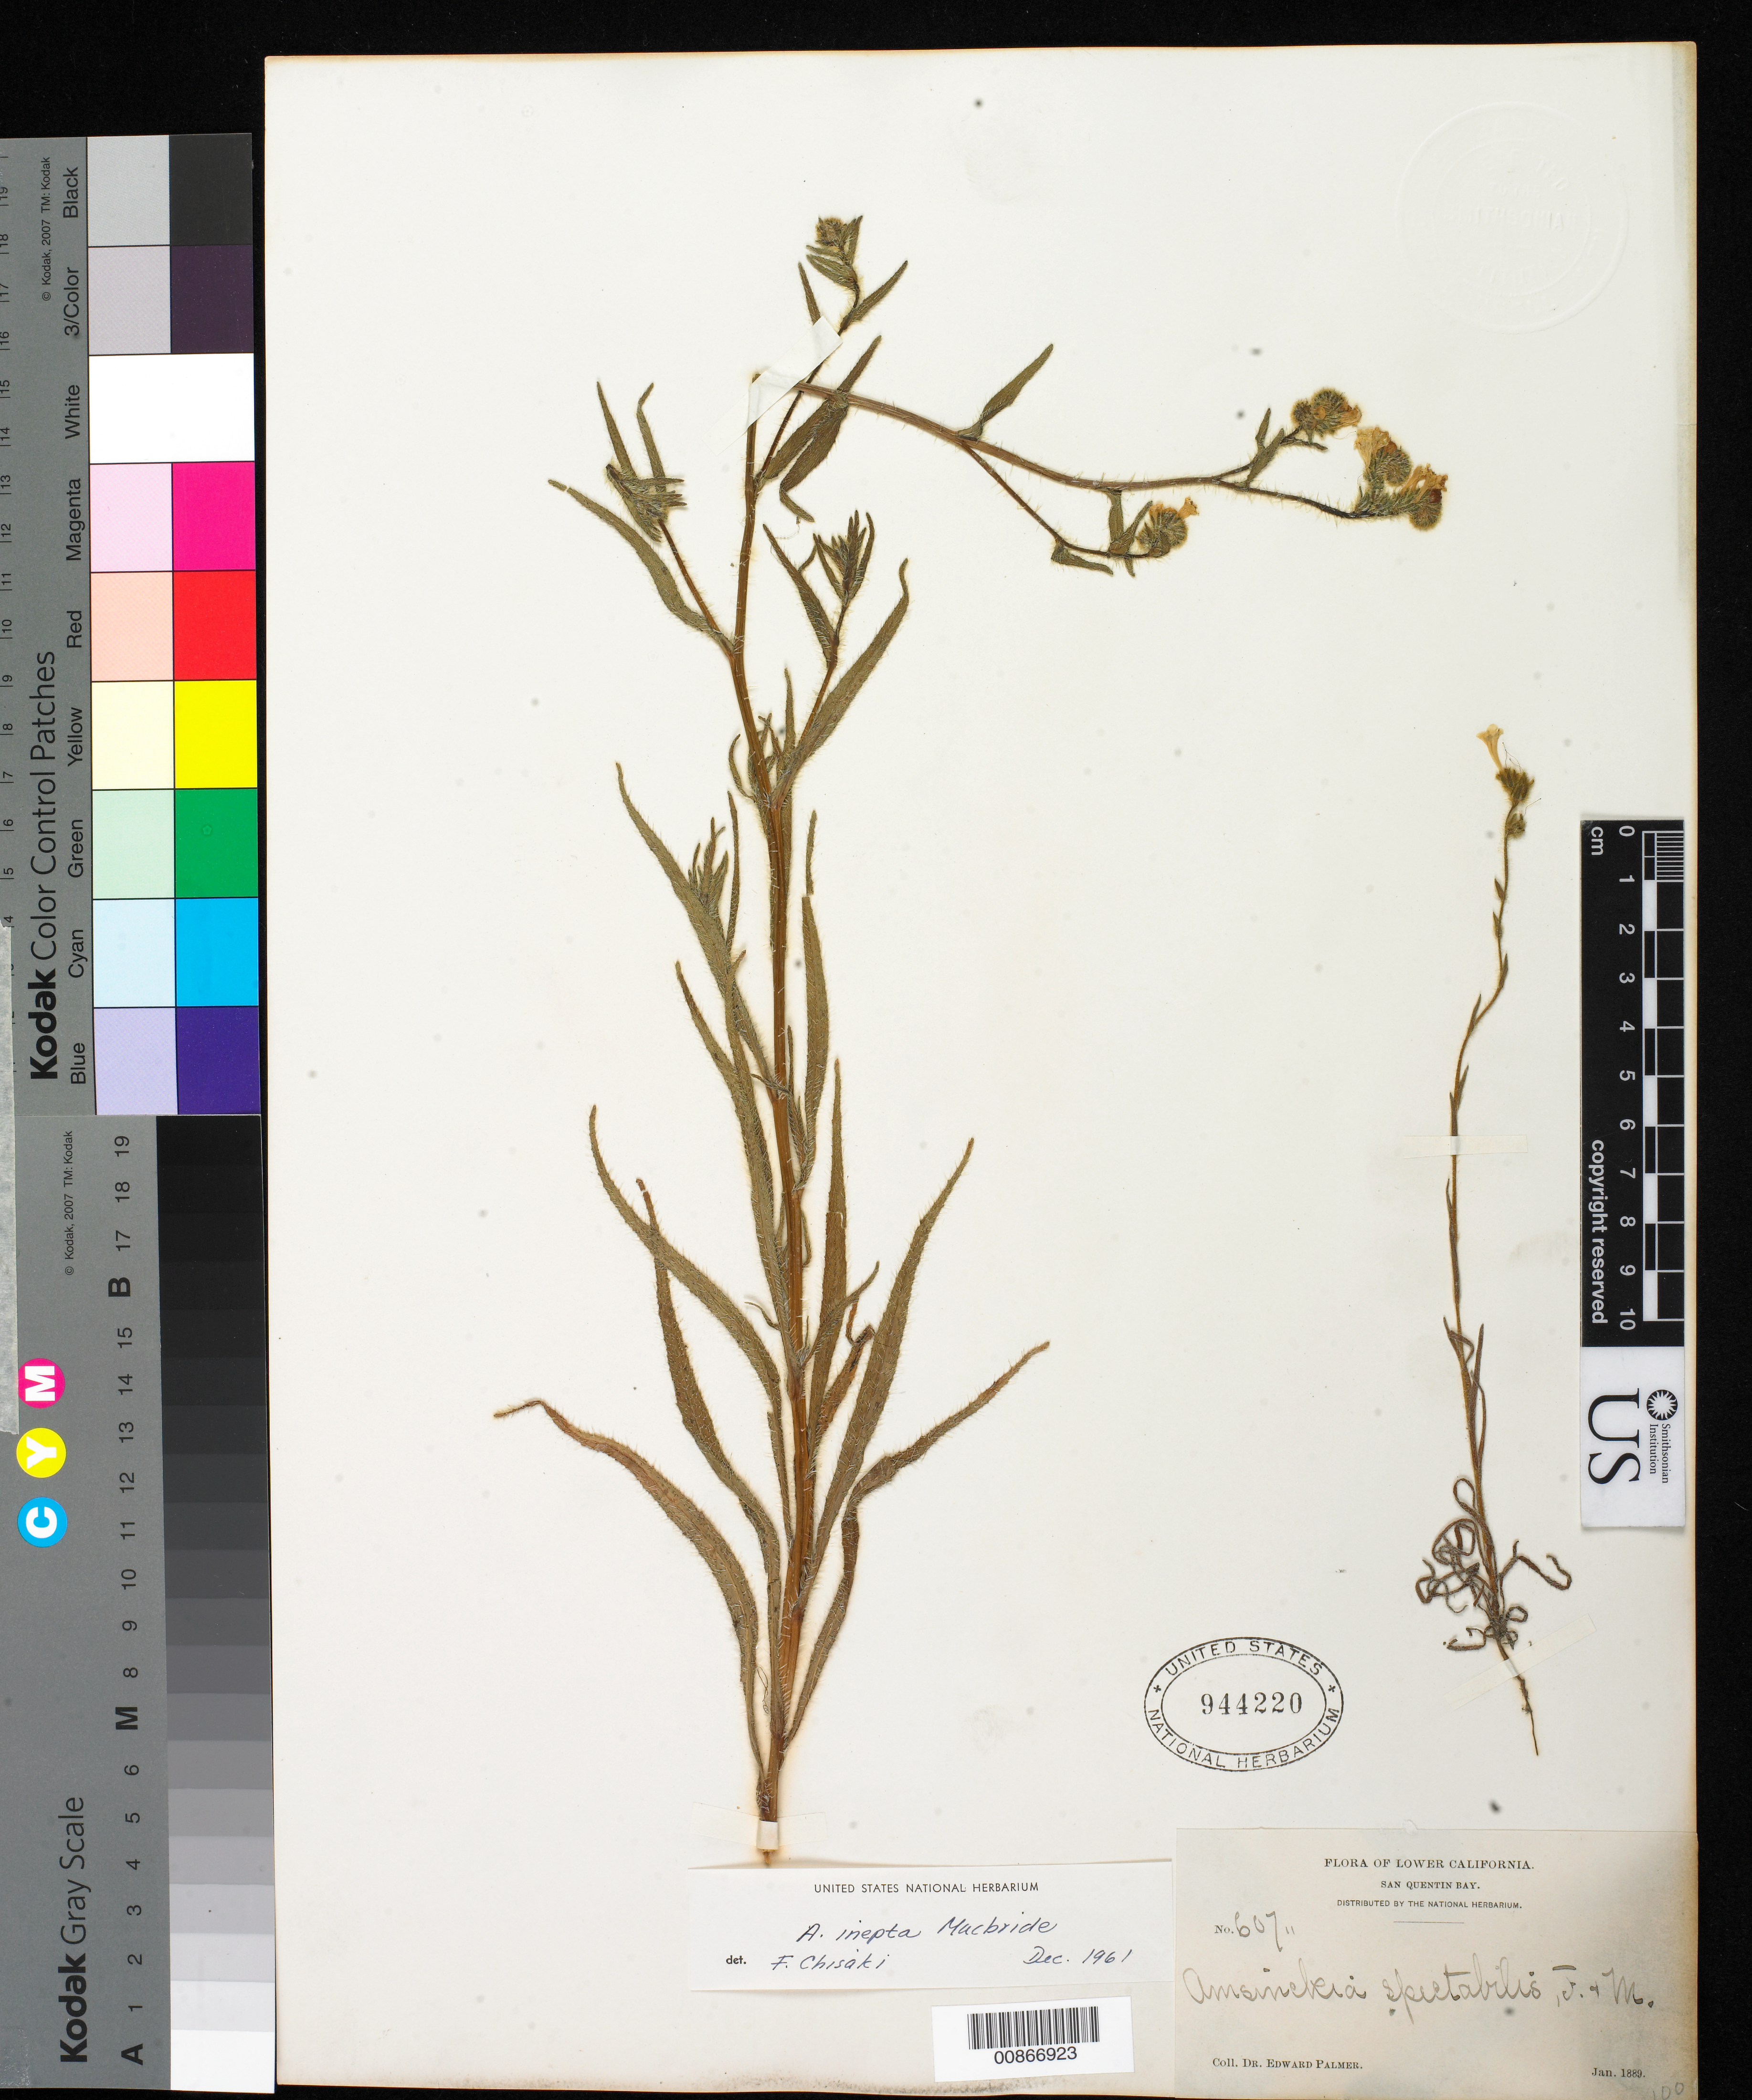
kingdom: Plantae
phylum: Tracheophyta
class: Magnoliopsida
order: Boraginales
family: Boraginaceae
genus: Amsinckia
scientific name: Amsinckia inepta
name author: J.F. Macbr.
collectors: E. Palmer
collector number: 607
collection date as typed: Jan 1889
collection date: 1889-01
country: Mexico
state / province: Baja California Norte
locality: San Quentin Bay, Baja California.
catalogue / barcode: US 944220